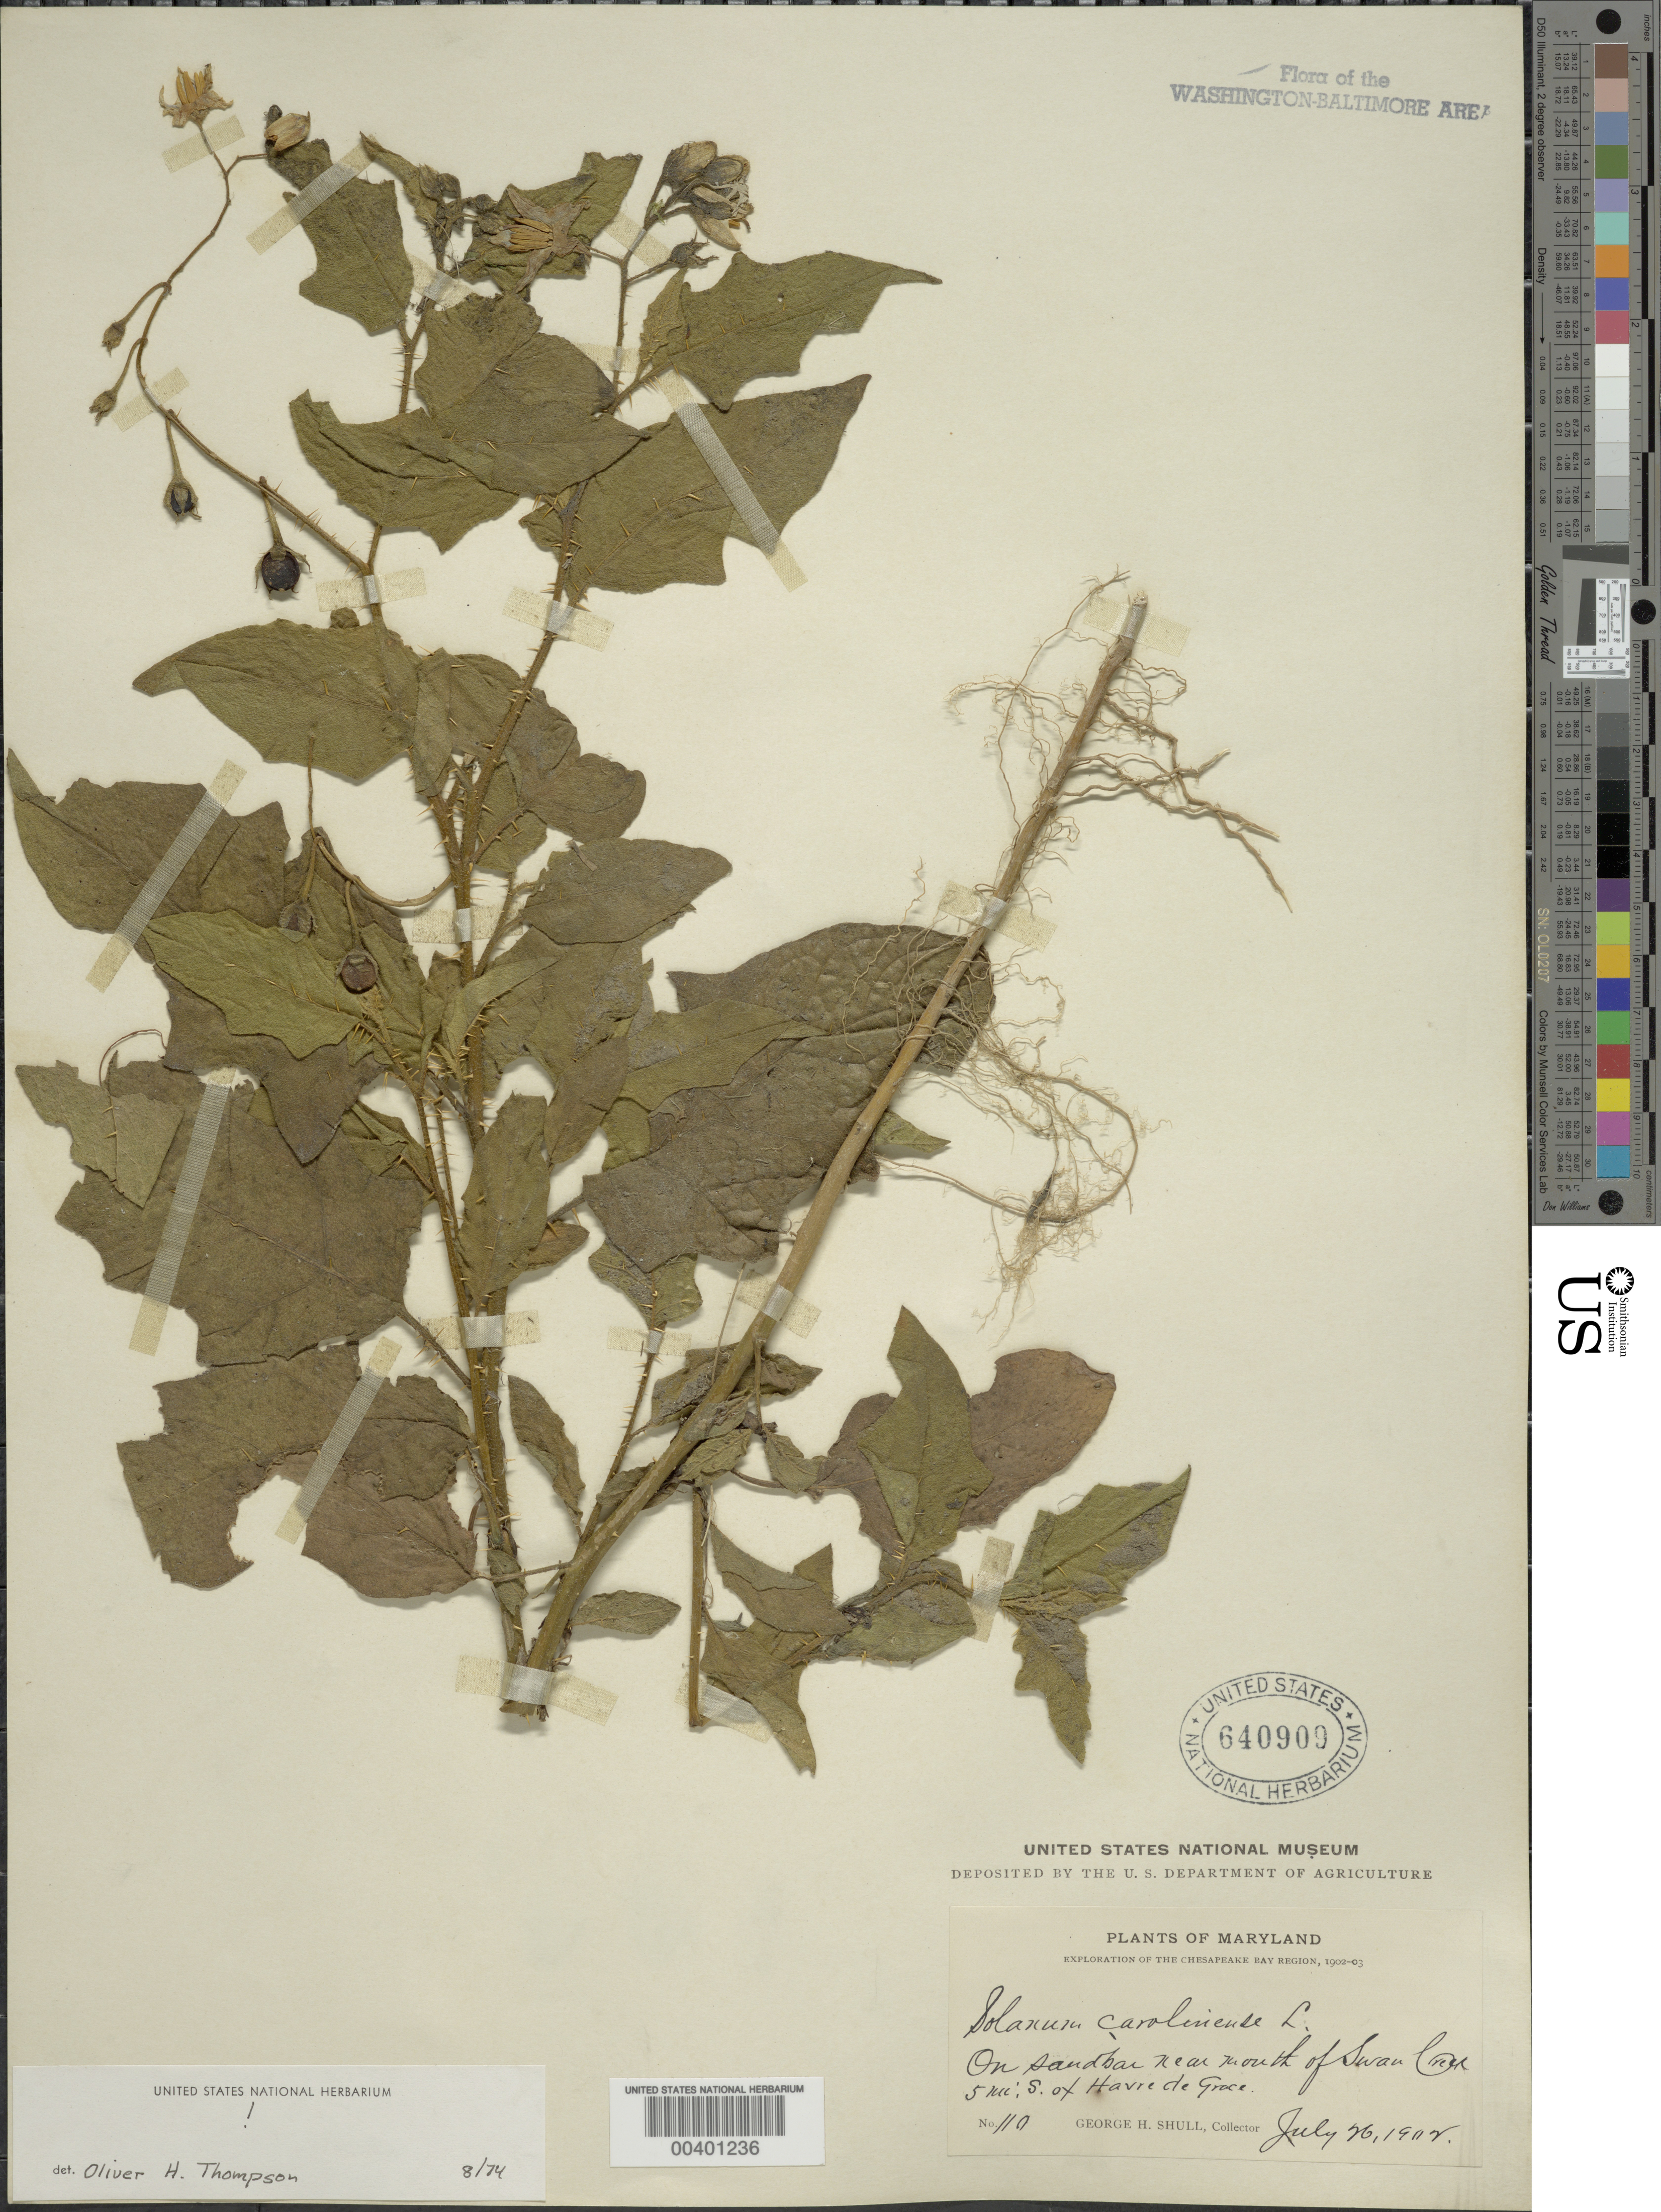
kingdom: Plantae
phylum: Tracheophyta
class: Magnoliopsida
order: Solanales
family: Solanaceae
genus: Solanum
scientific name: Solanum carolinense f. albiflorum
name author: (Kuntze) Benke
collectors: G. H. Shull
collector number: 110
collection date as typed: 26 Jul 1912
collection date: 1912-07-26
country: United States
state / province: Maryland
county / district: Harford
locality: On a sandbar near mouth of Swan Creek, south of Havre De Grace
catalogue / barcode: US 640909